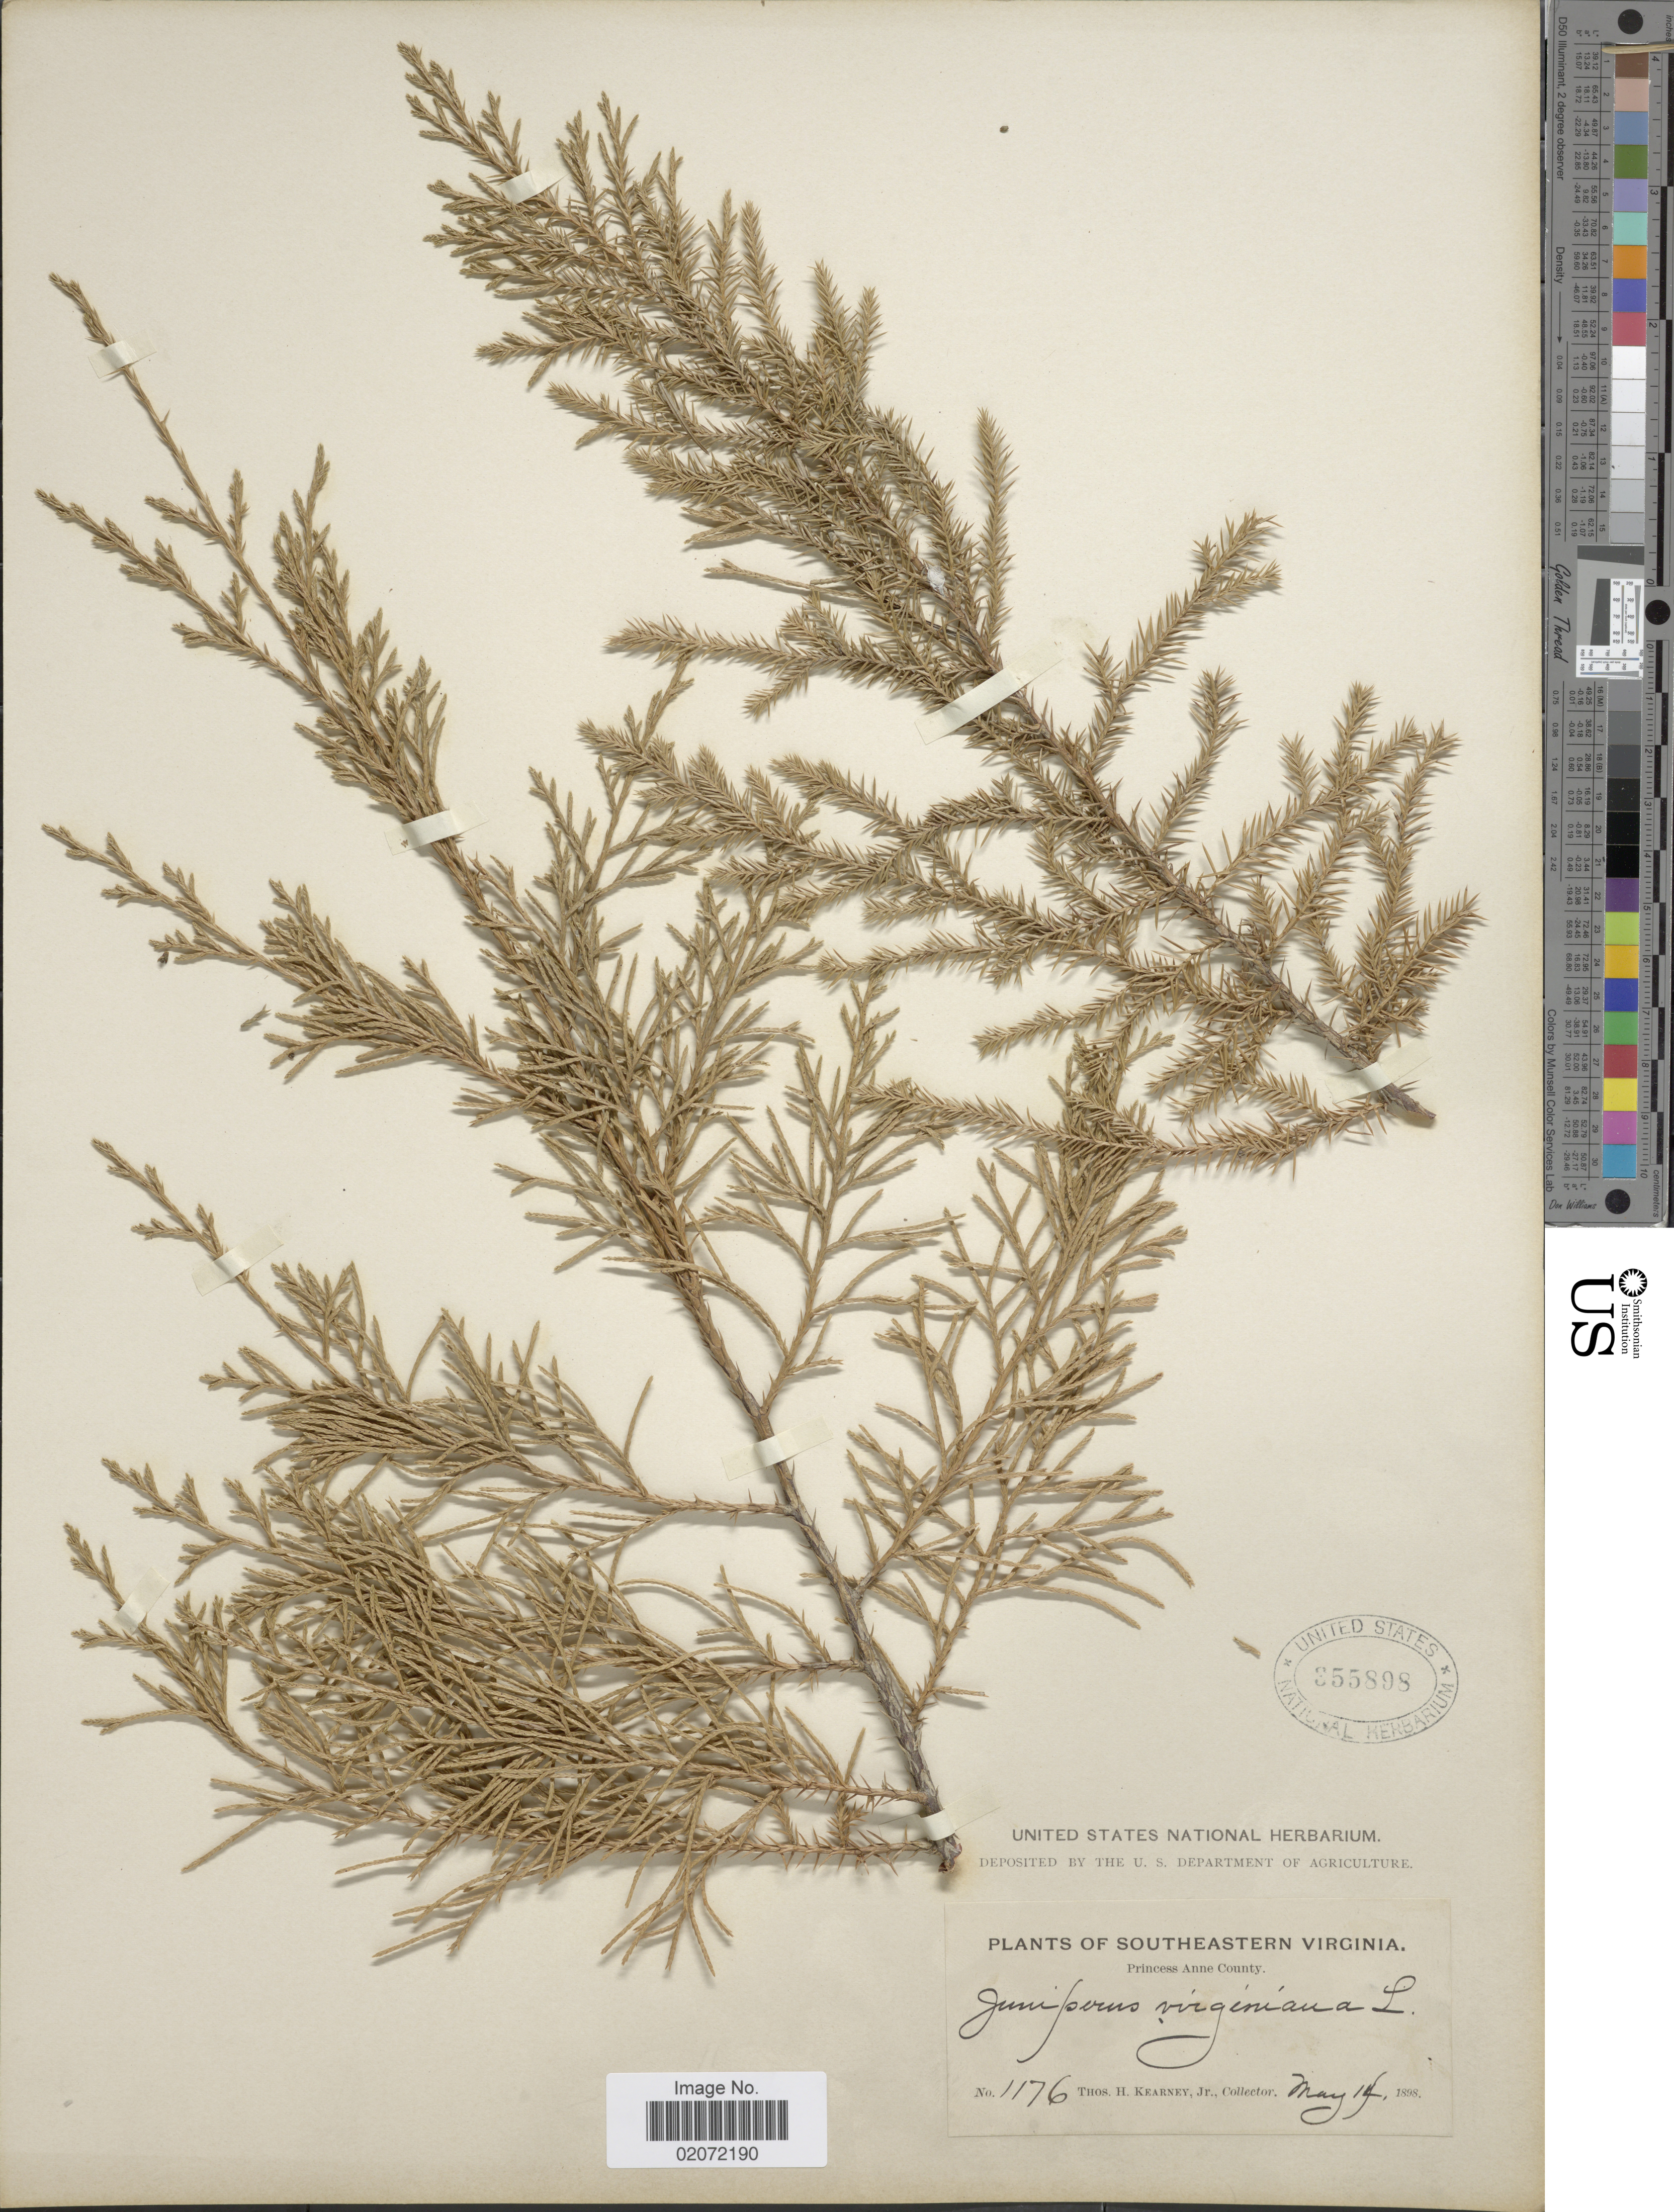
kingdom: Plantae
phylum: Tracheophyta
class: Pinopsida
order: Pinales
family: Cupressaceae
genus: Juniperus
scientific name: Juniperus virginiana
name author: L.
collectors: T. H. Kearney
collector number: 1176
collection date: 1898-05-14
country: United States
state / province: Virginia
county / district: City of Virginia Beach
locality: Southeastern Virginia, Princess Anne (=historic county name) County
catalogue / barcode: US 355898